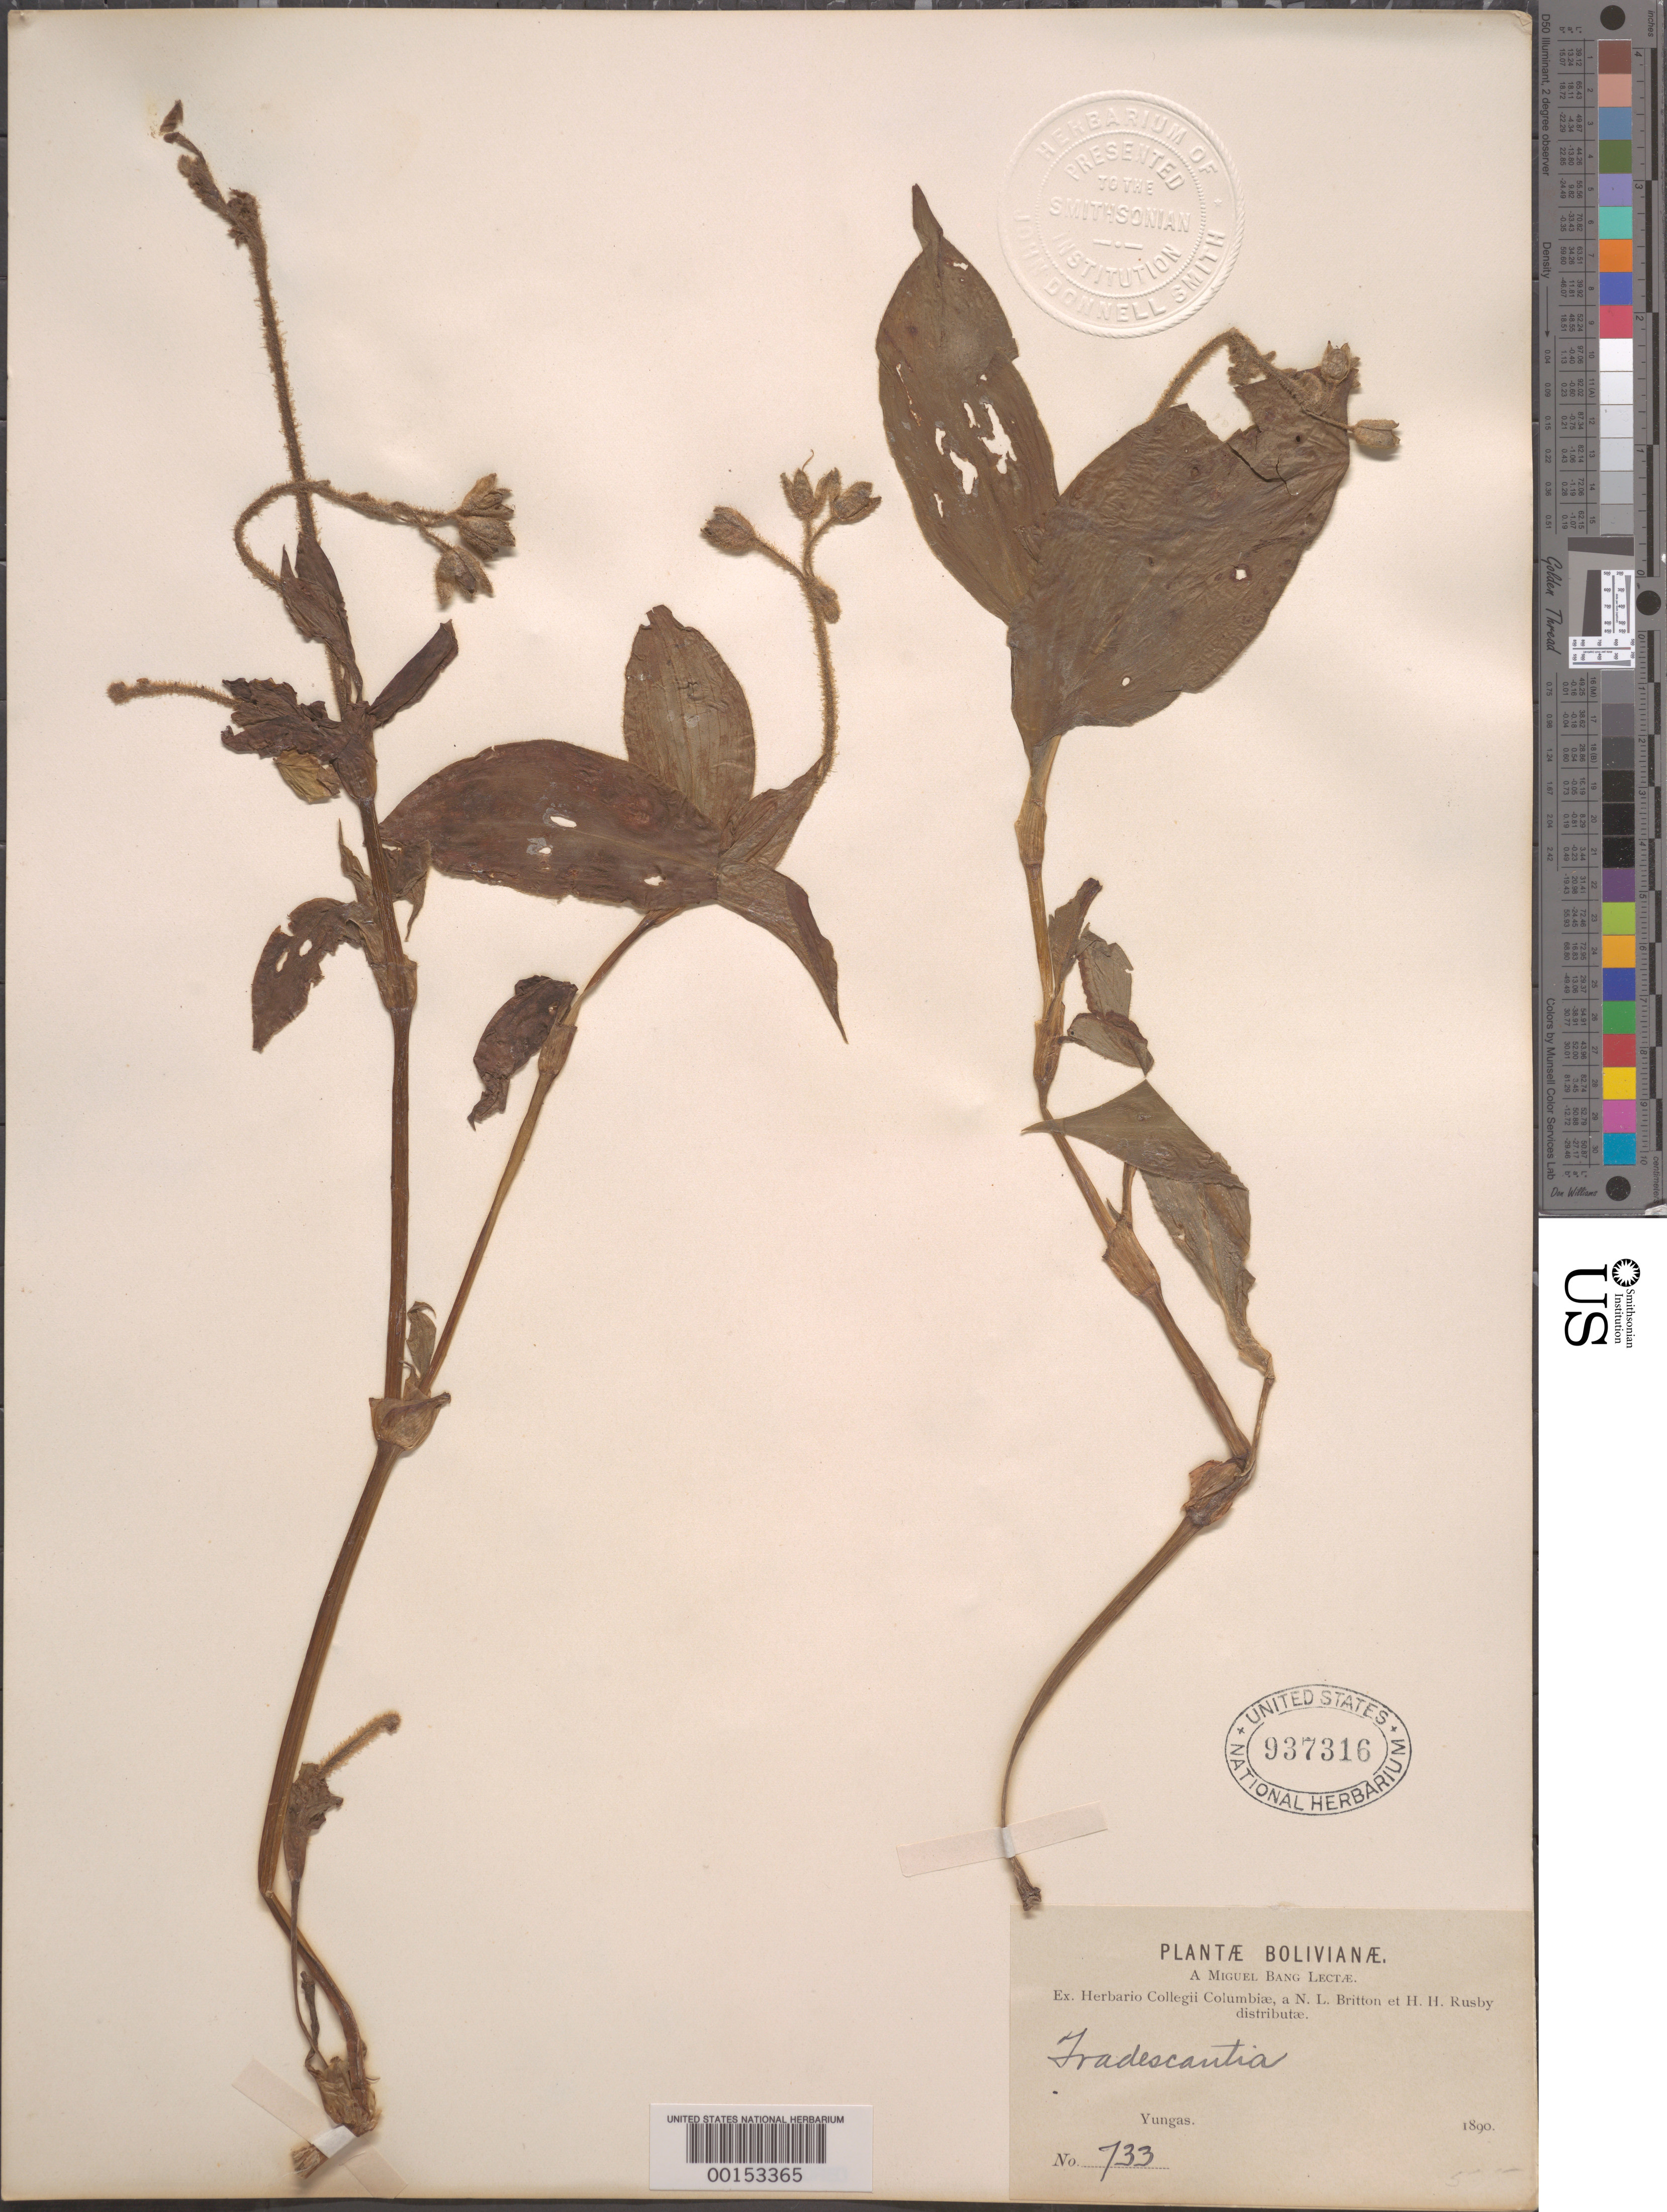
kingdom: Plantae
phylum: Tracheophyta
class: Liliopsida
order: Commelinales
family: Commelinaceae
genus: Tinantia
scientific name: Tinantia erecta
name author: (Jacq.) Fenzl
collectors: M. Bang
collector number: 733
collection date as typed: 1890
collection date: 1890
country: Bolivia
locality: Yungas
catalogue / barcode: US 937316